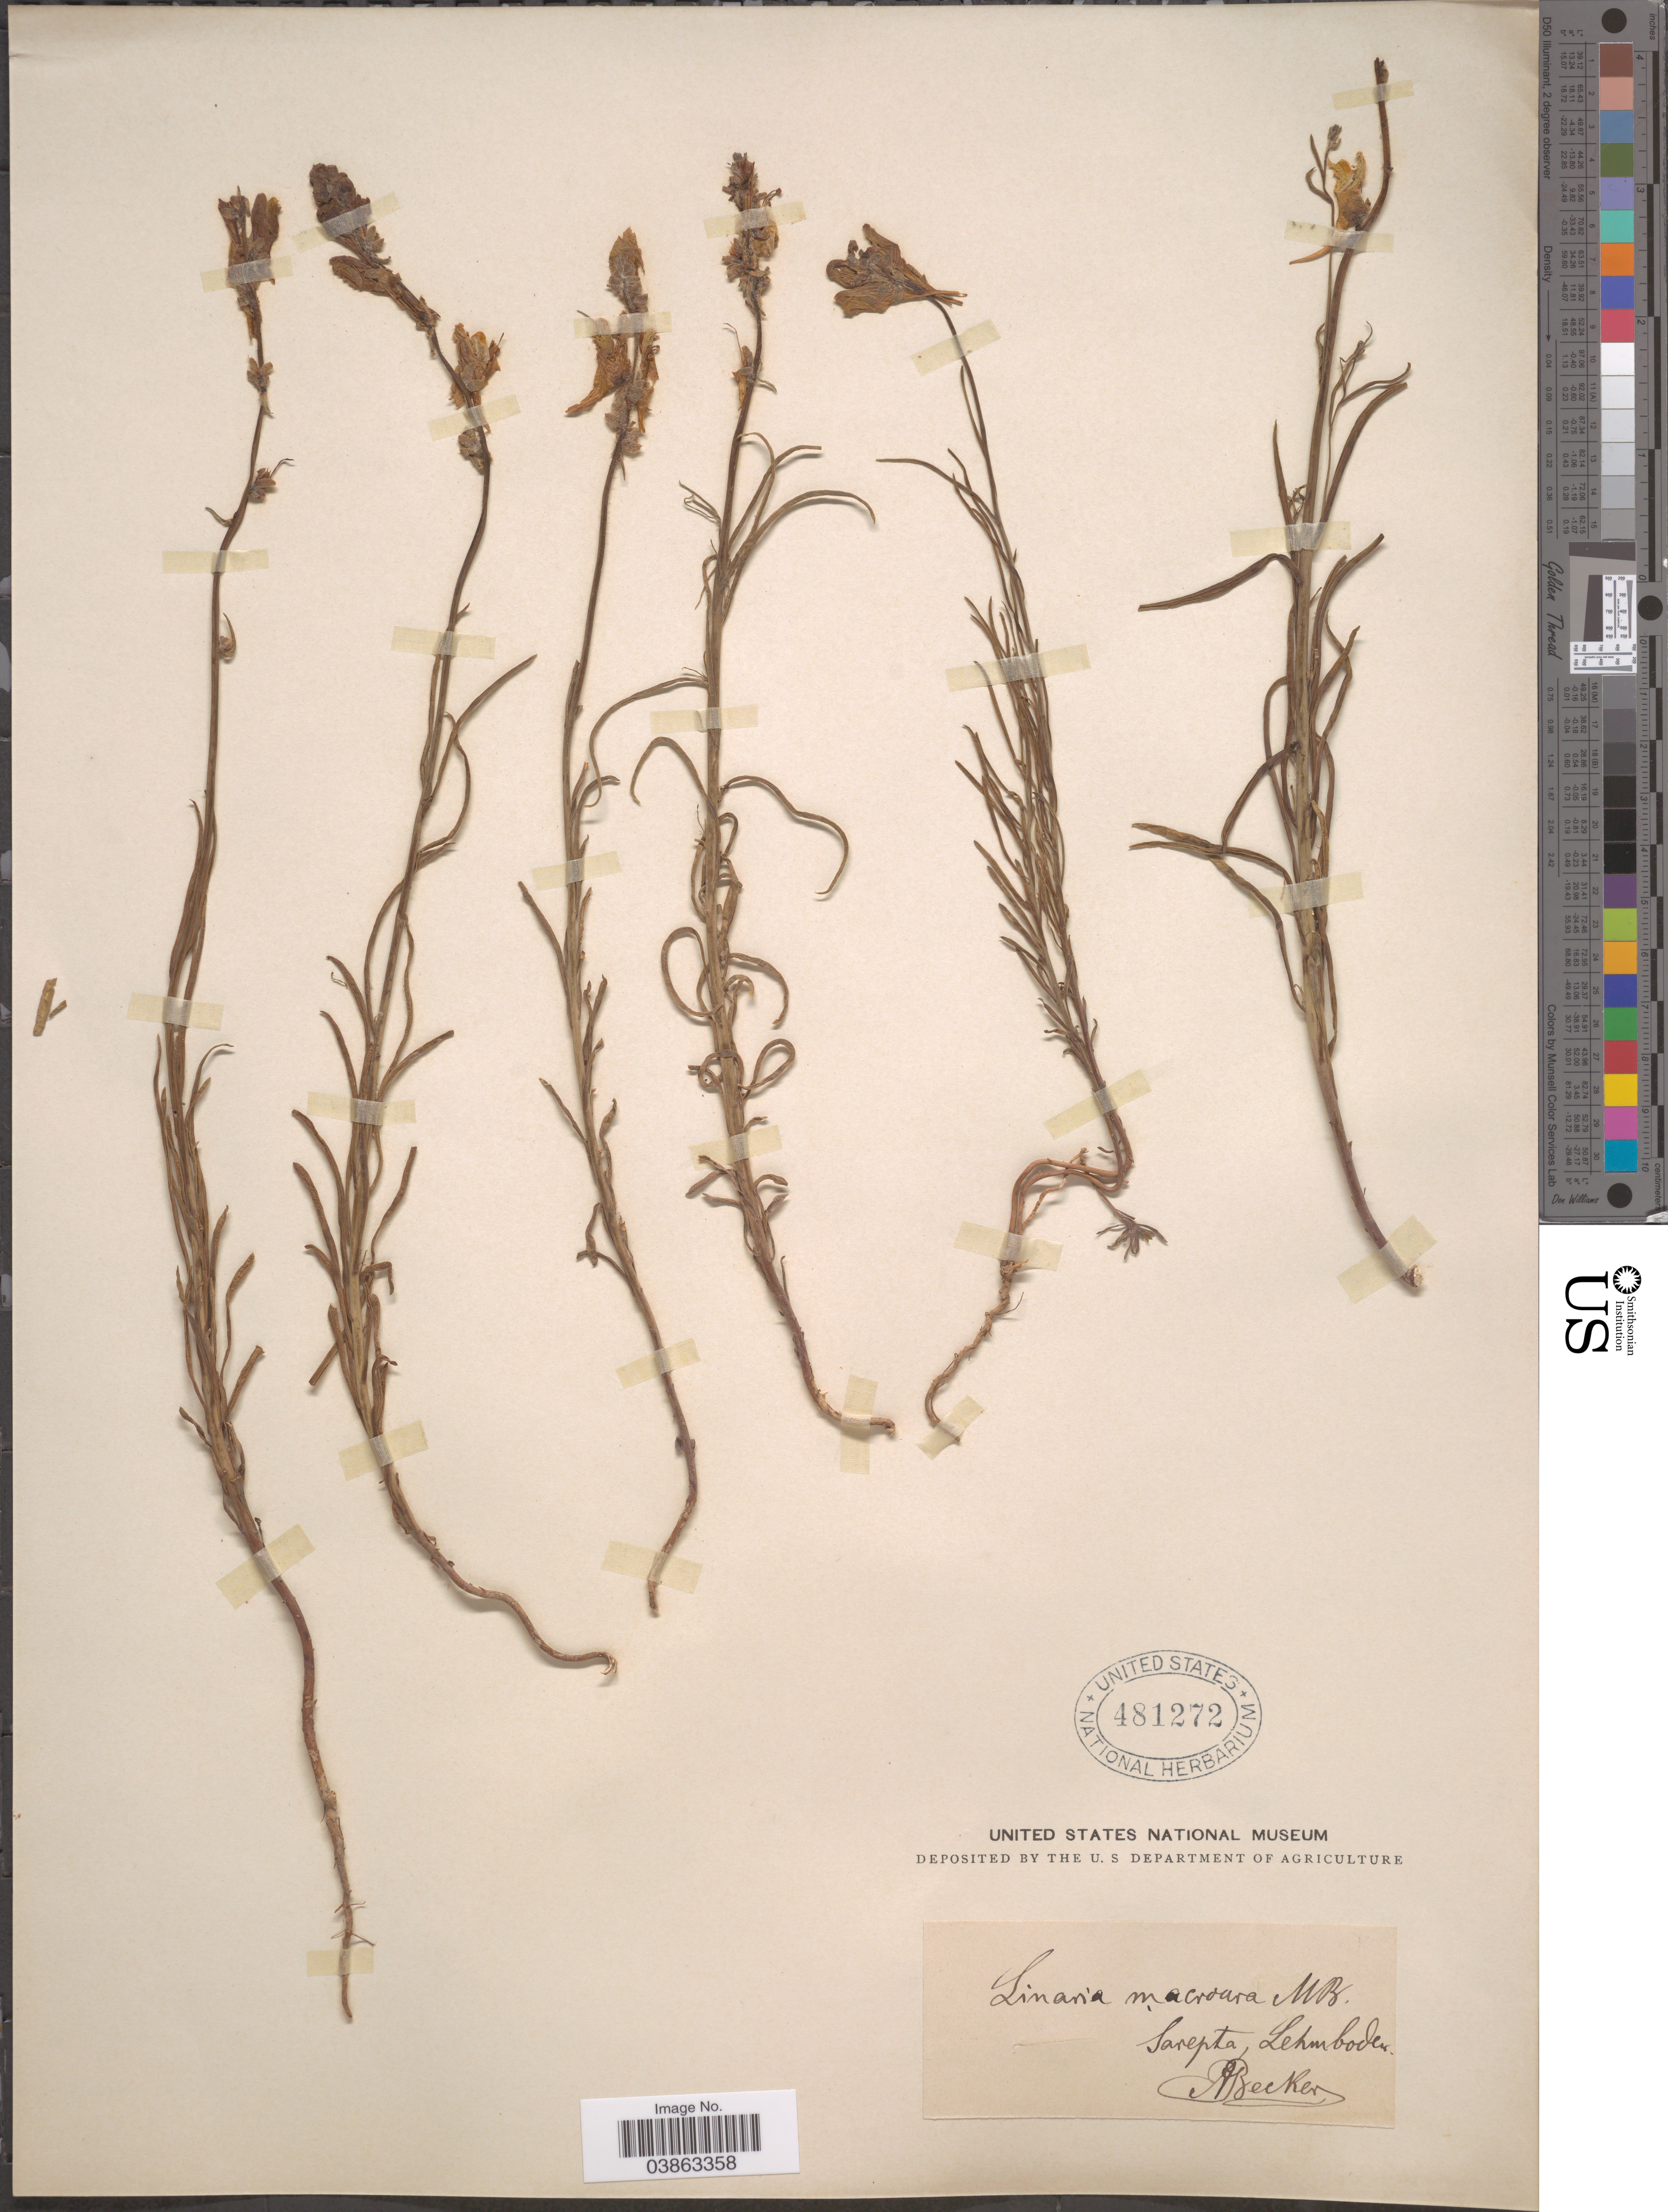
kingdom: Plantae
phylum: Tracheophyta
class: Magnoliopsida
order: Lamiales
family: Plantaginaceae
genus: Linaria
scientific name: Linaria macroura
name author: M. Bieb. & M. Bieb.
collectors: A. Becker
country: Russian Federation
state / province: Volgograd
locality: Sarepta, Lehmboden.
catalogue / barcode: US 481272